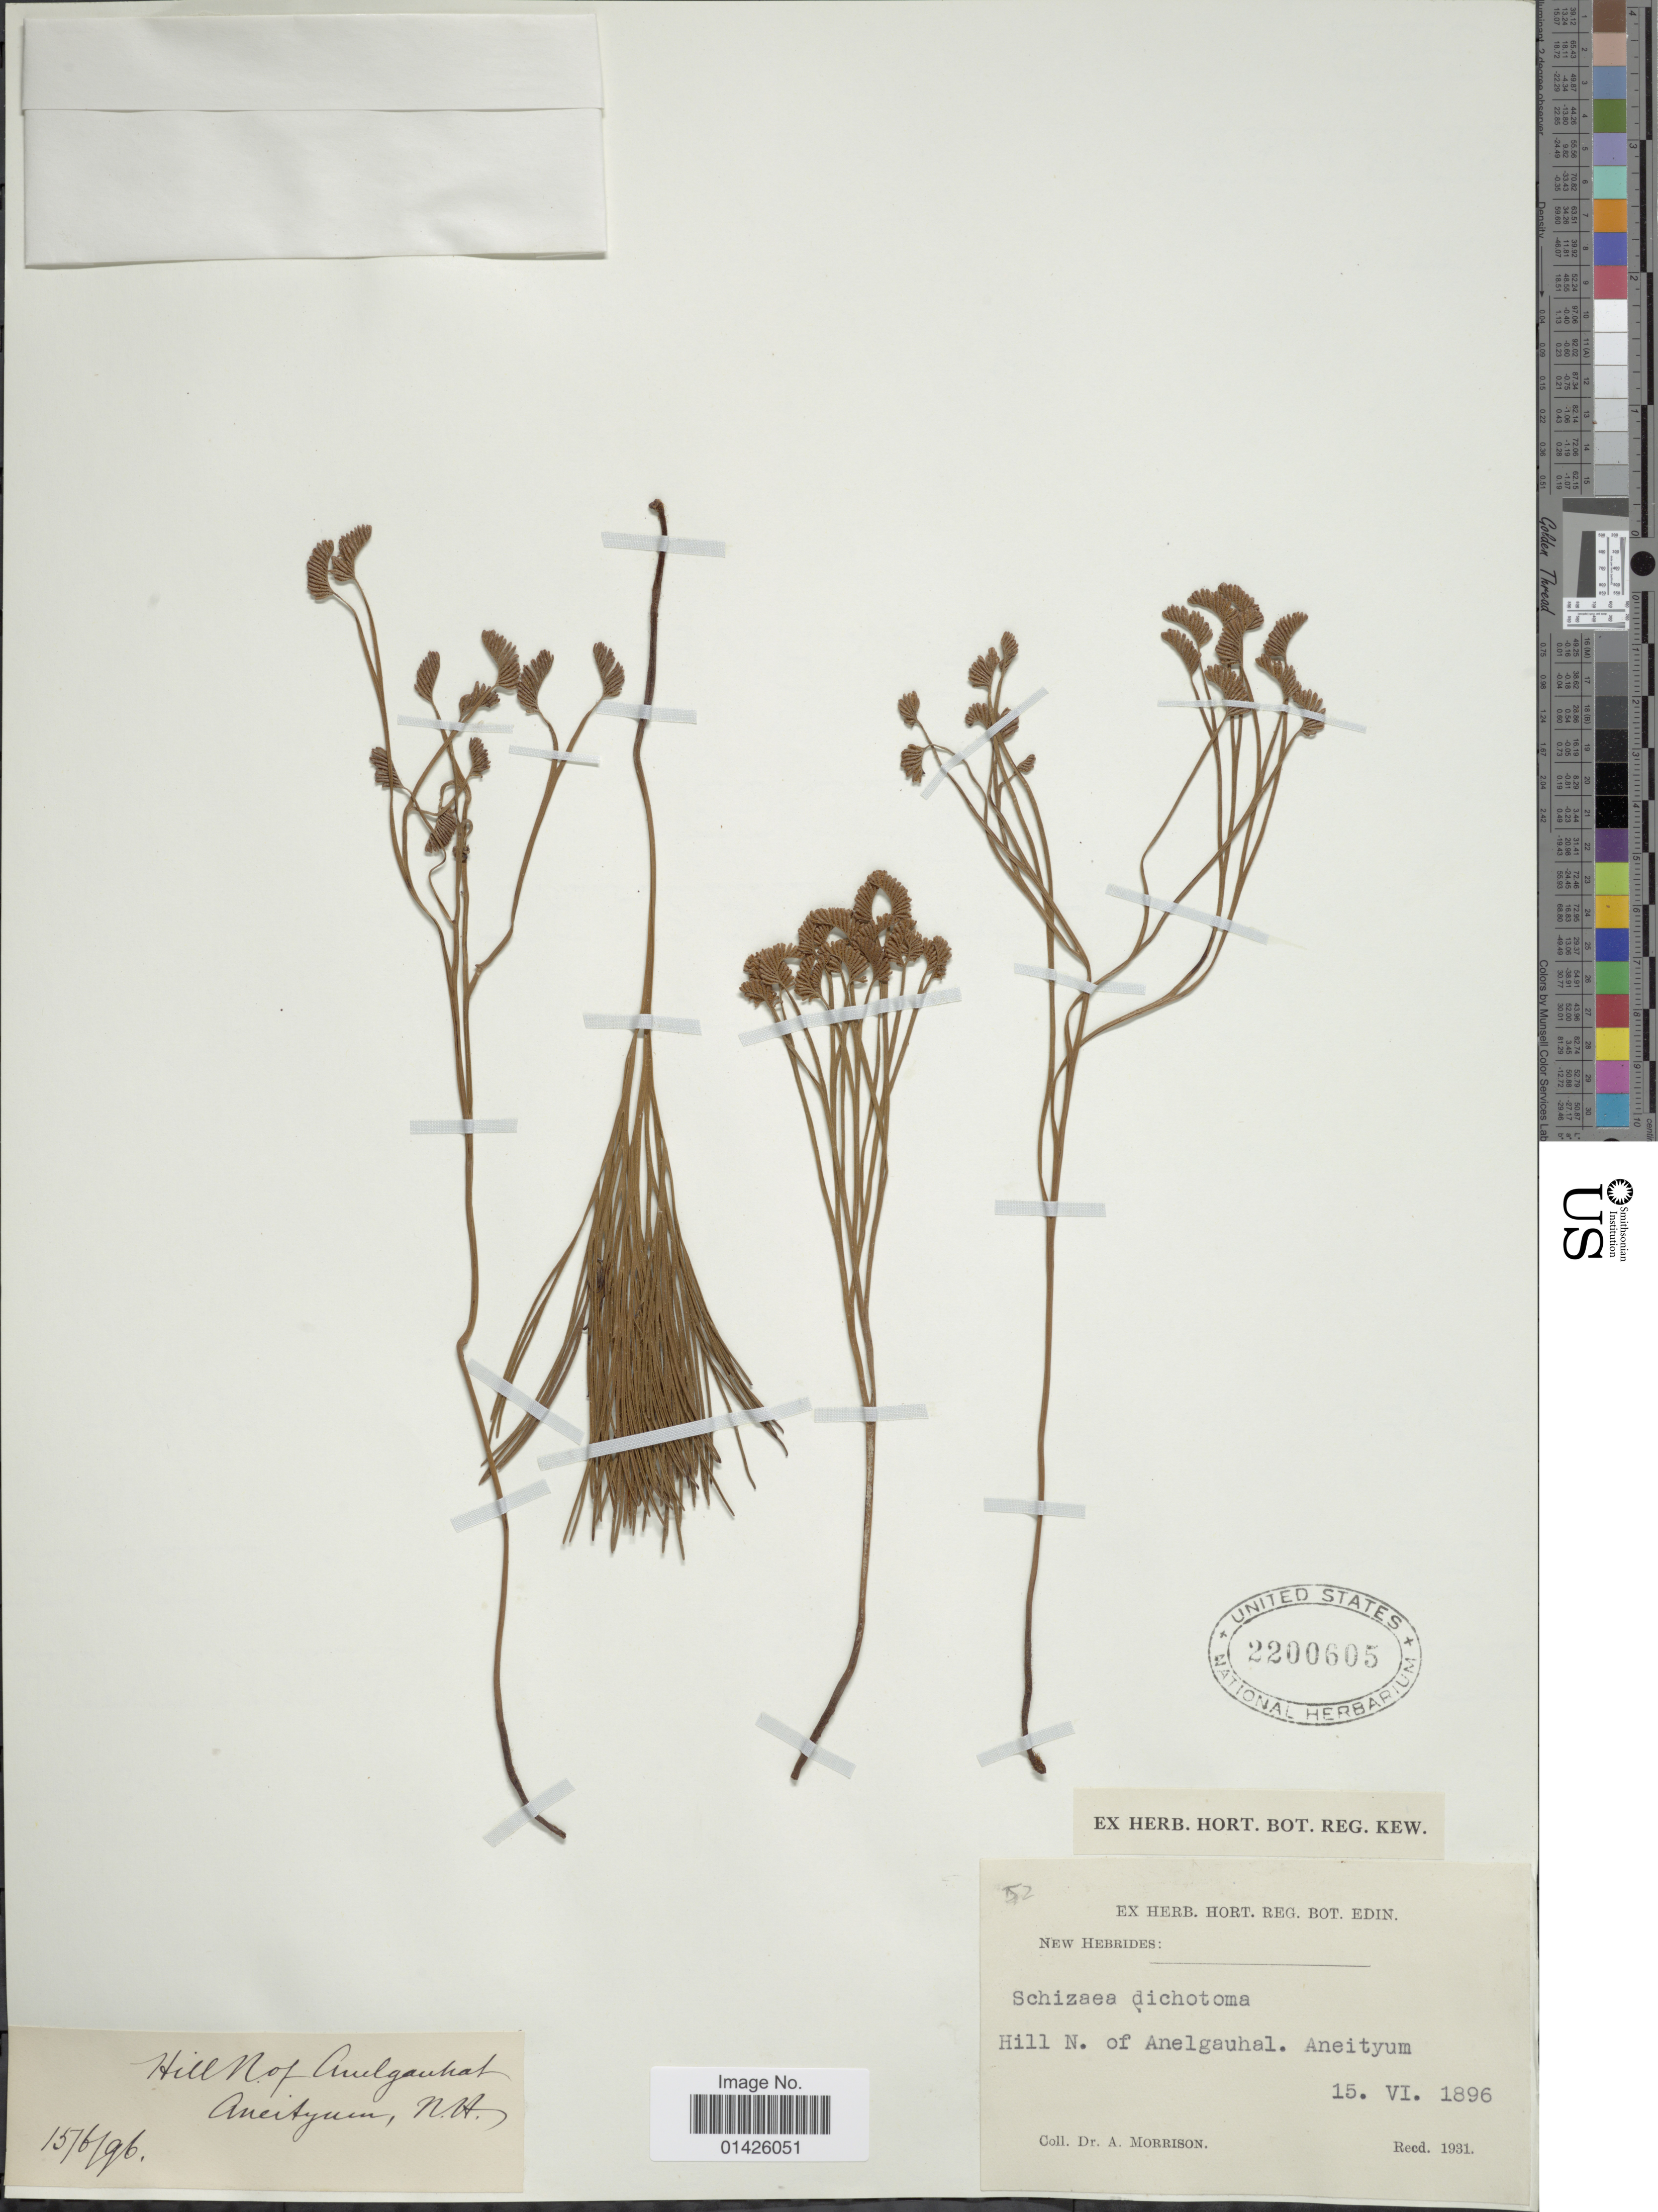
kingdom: Plantae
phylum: Tracheophyta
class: Polypodiopsida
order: Schizaeales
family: Schizaeaceae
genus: Schizaea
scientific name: Schizaea dichotoma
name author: (L.) J. Sm.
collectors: A. Morrison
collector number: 52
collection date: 1896-06-15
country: Vanuatu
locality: New Hebrides, Hill N of Anelgauhul. Aneityum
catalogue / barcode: US 2200605